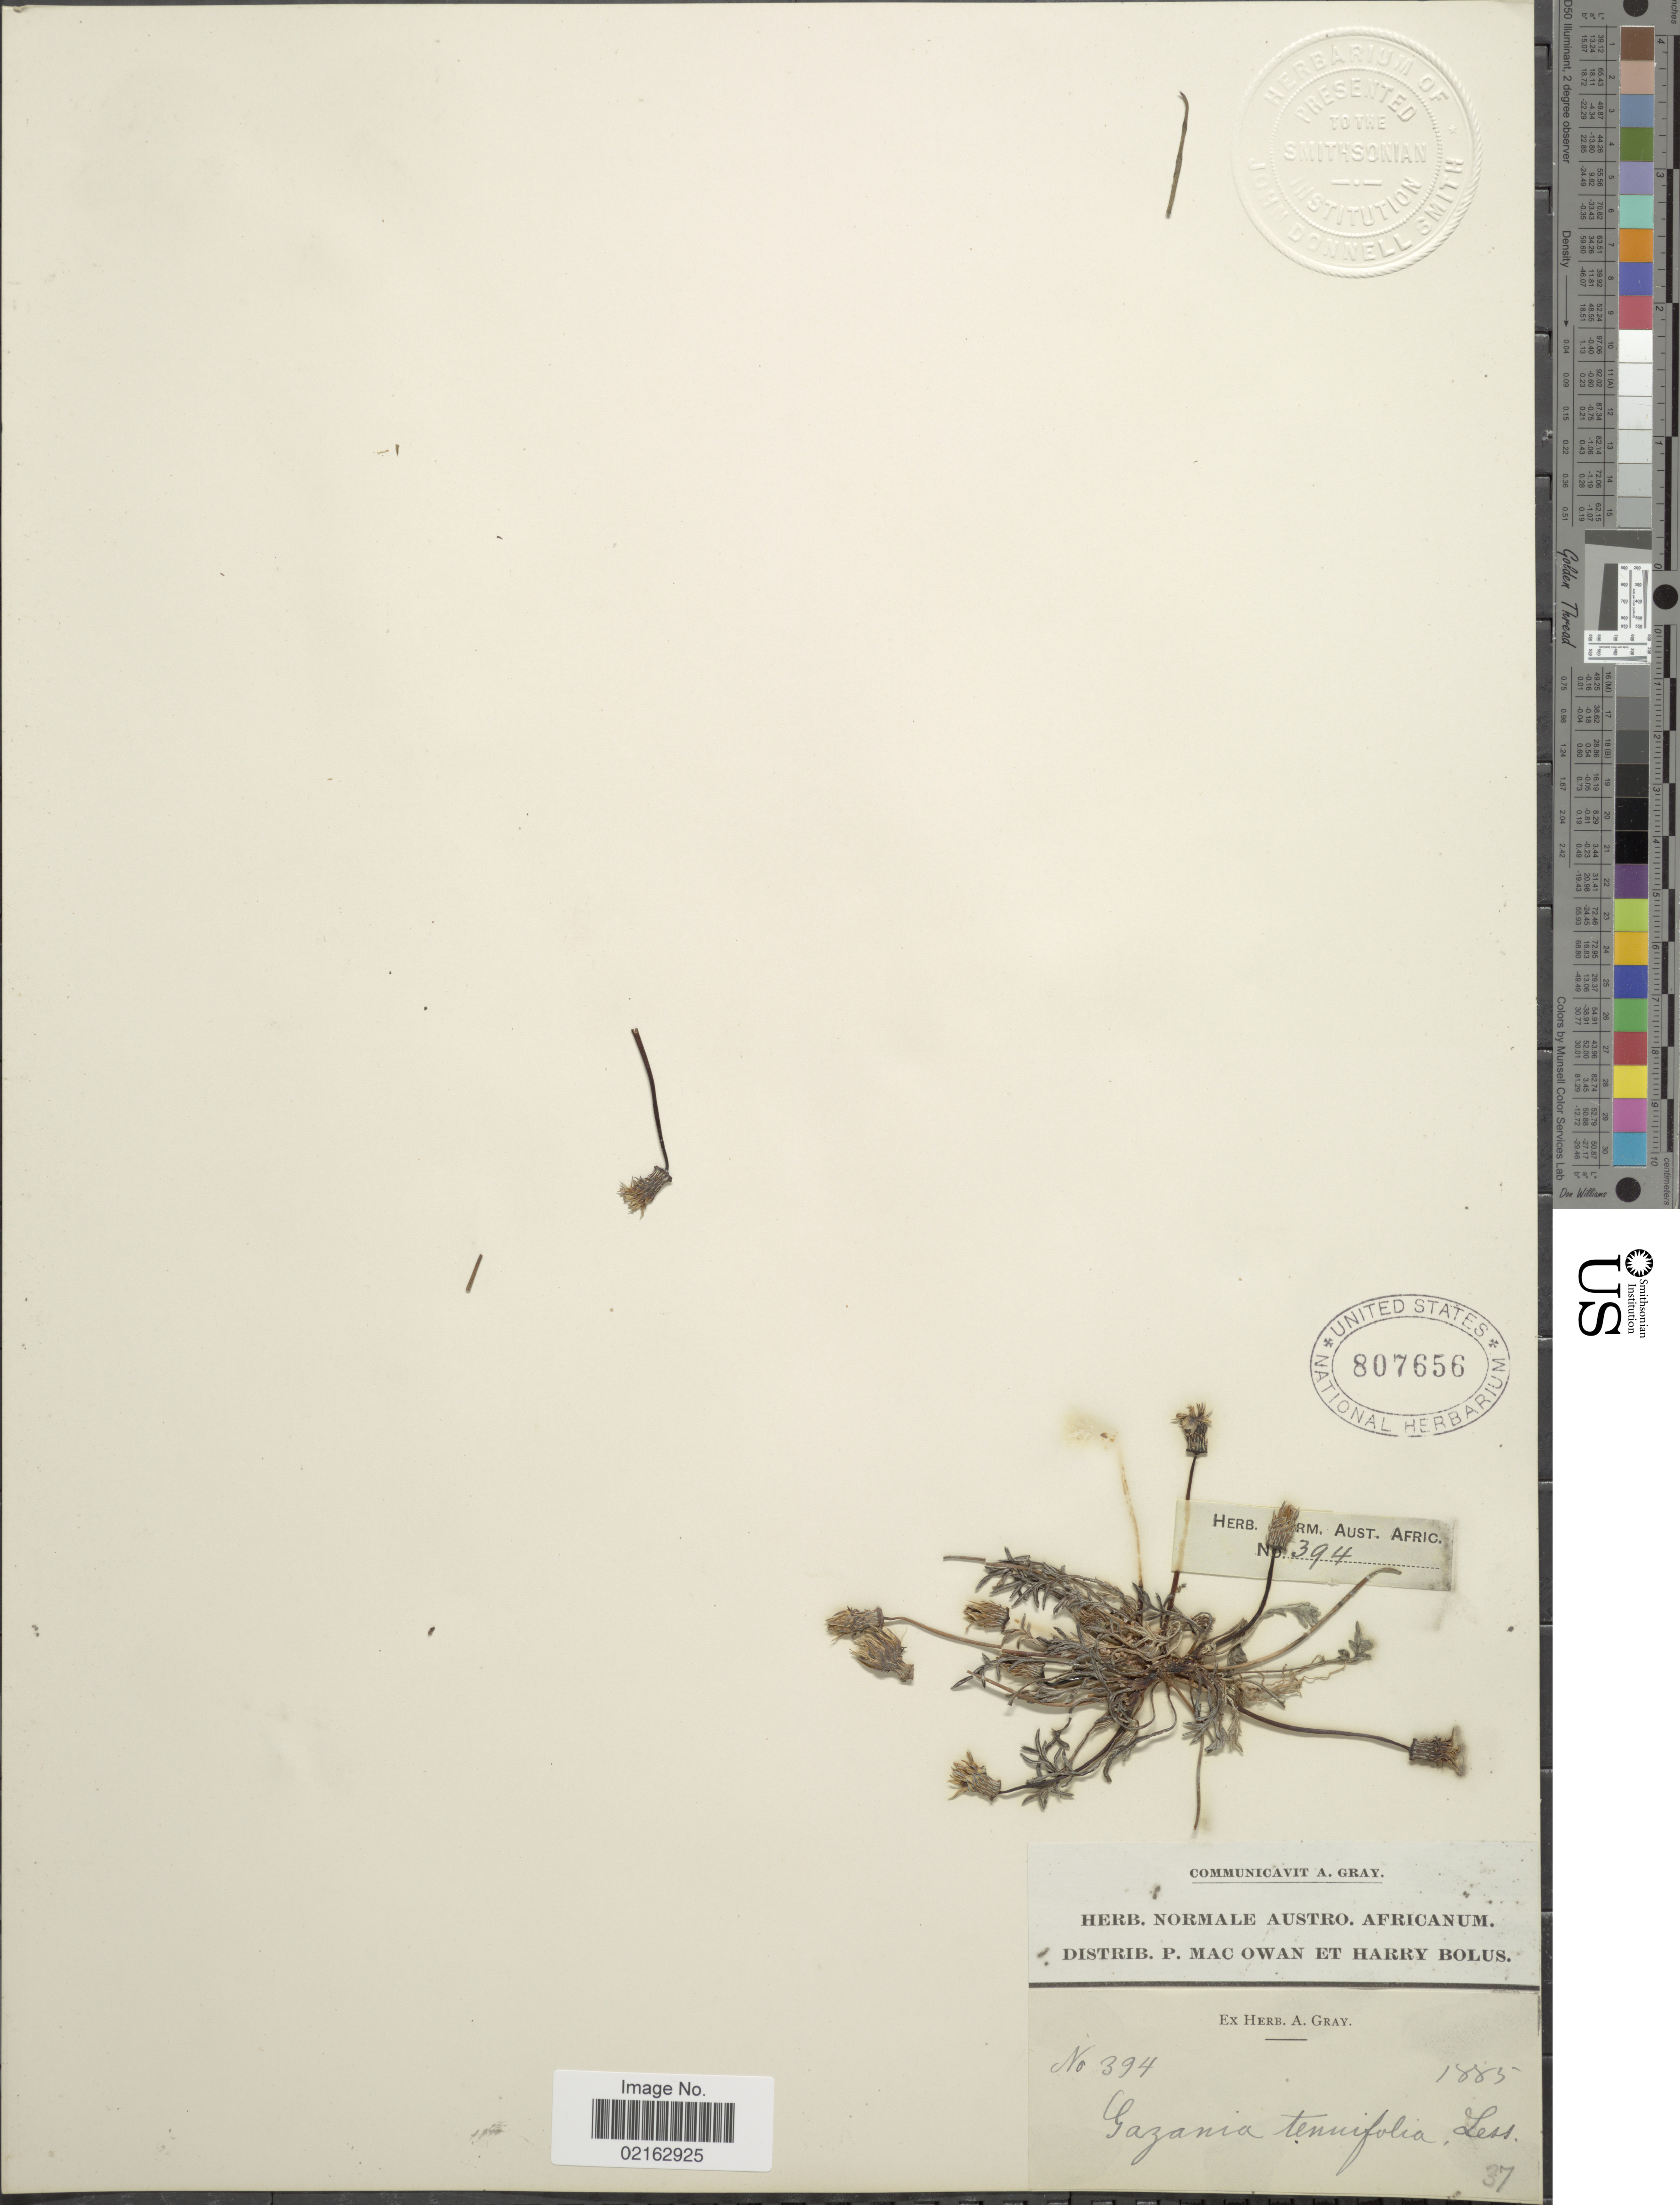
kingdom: Plantae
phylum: Tracheophyta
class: Magnoliopsida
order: Asterales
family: Asteraceae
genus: Gazania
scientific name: Gazania tenuifolia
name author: Less.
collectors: ex Herb. A. Gray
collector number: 394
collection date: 1885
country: South Africa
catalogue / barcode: US 807656